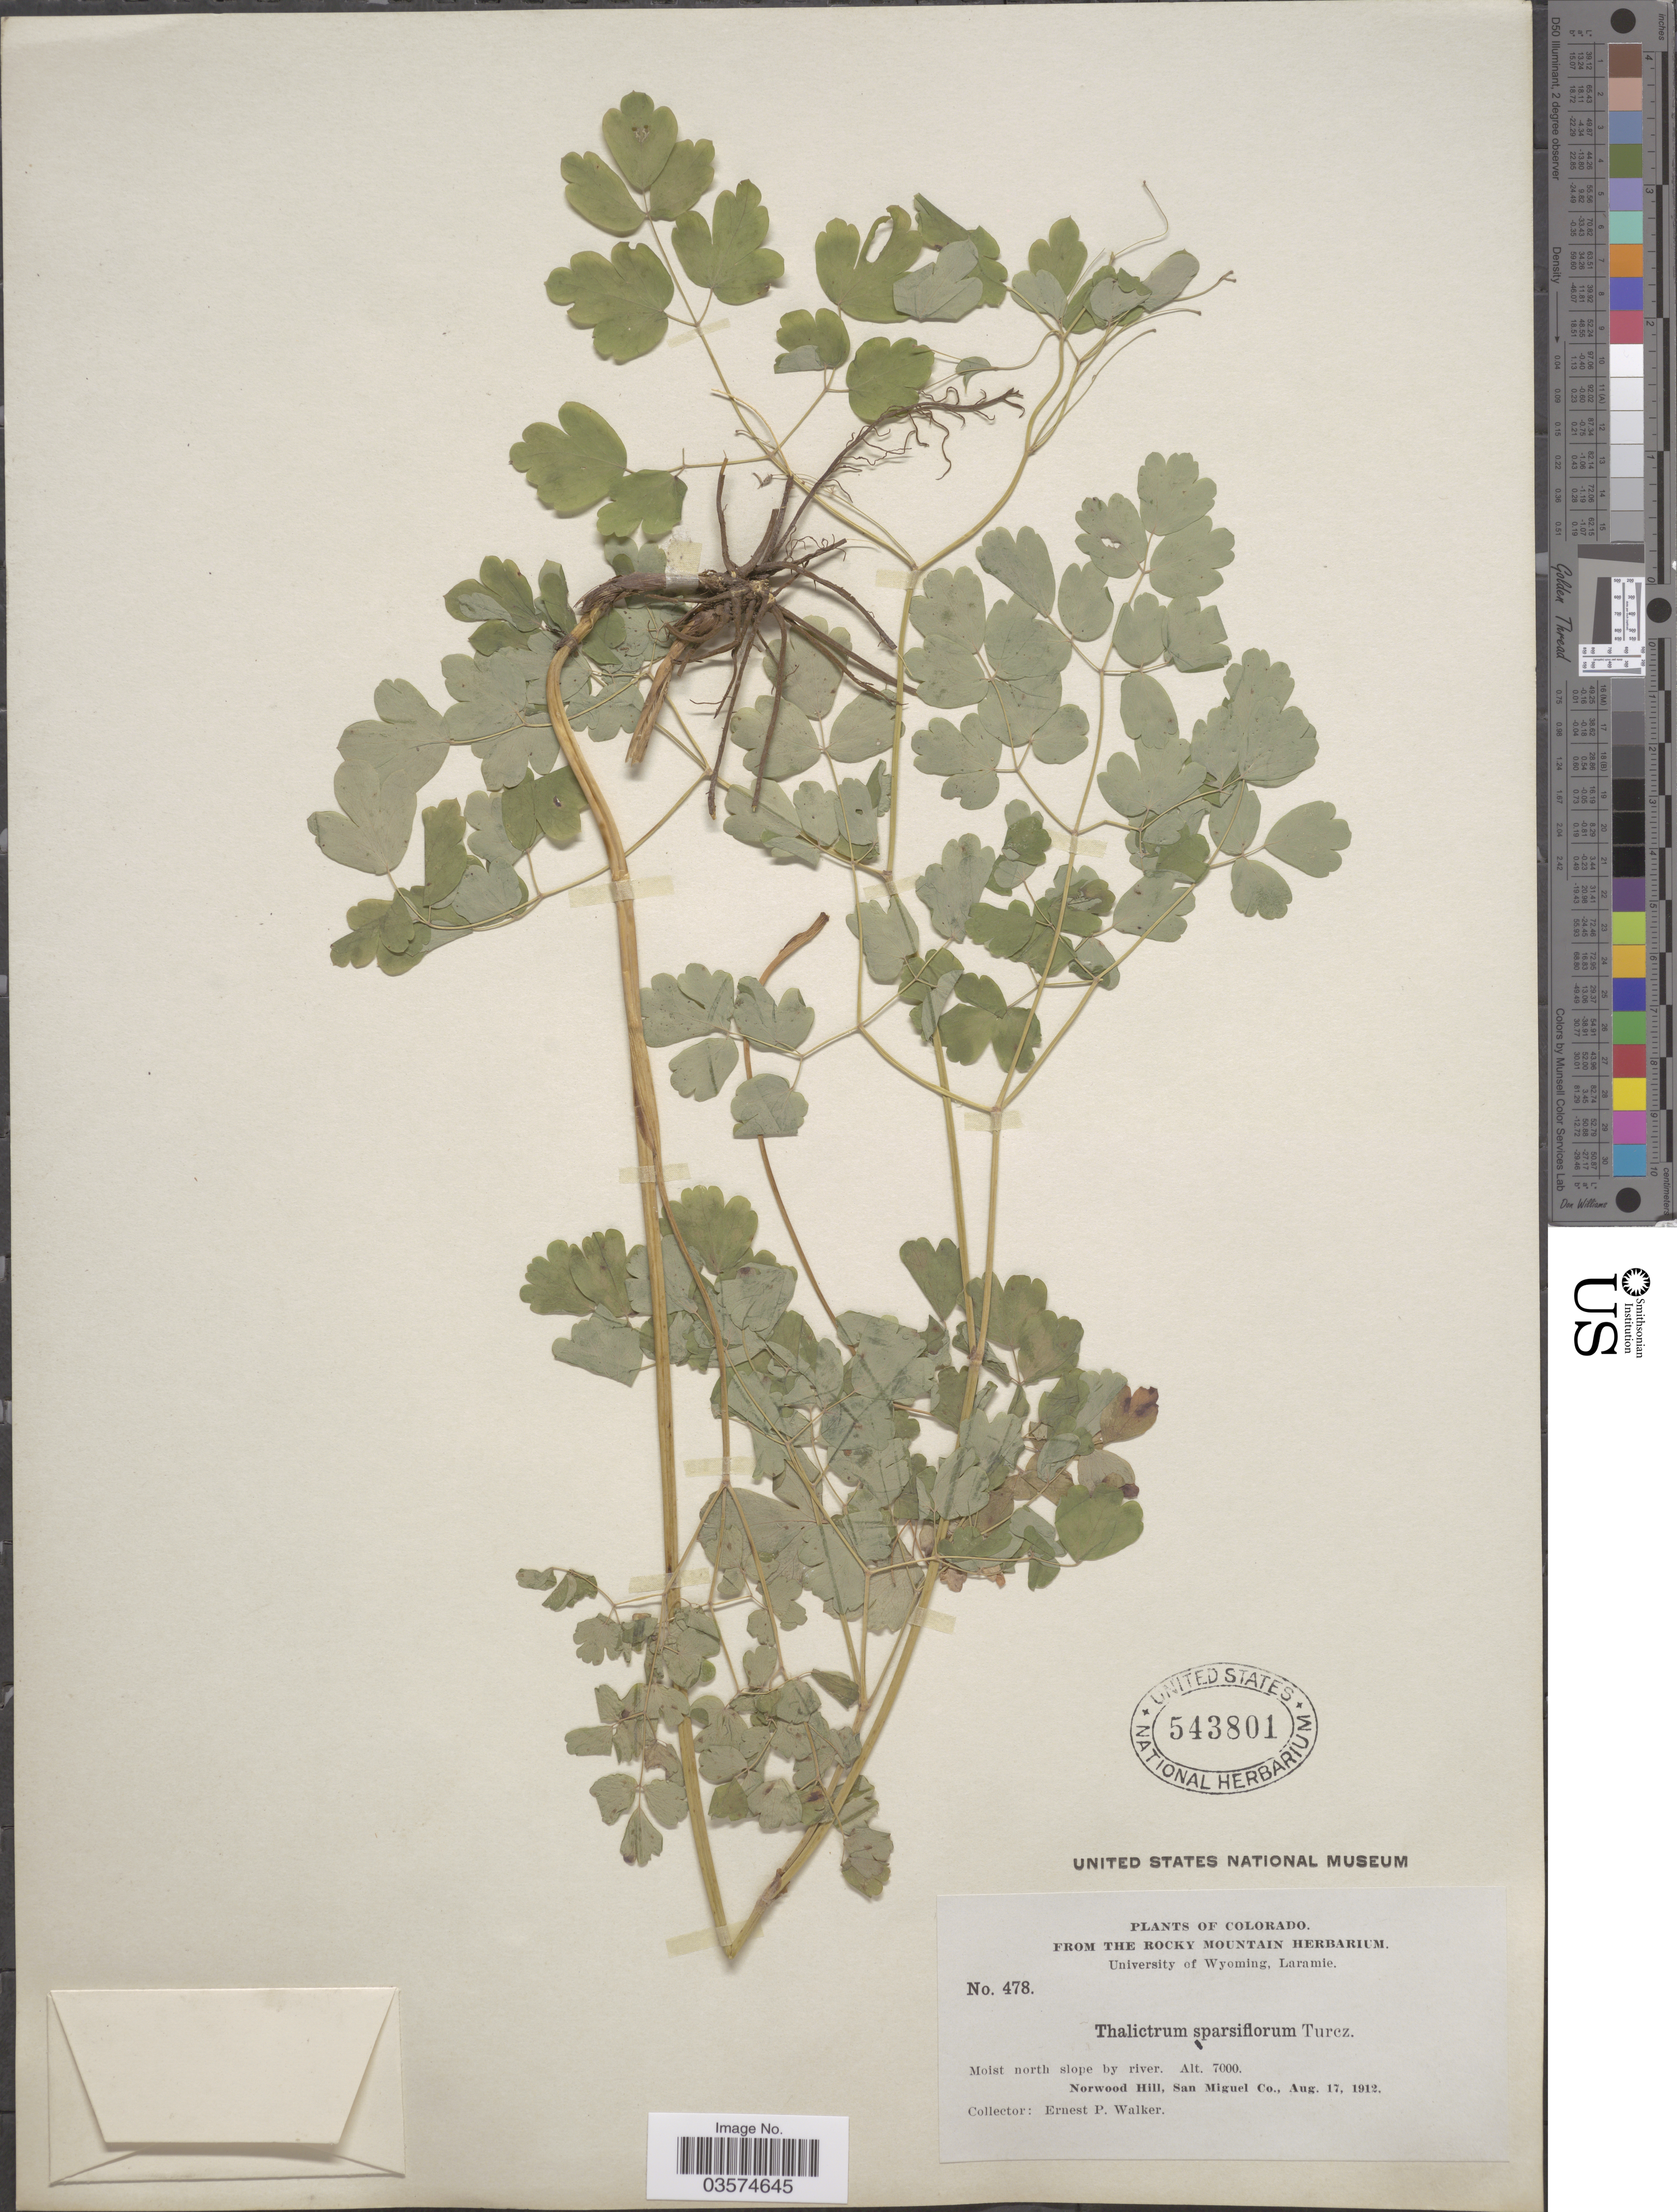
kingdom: Plantae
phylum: Tracheophyta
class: Magnoliopsida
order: Ranunculales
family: Ranunculaceae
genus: Thalictrum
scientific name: Thalictrum sparsiflorum var. saximontanum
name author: B. Boivin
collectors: E. P. Walker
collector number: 478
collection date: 1912-08-17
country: United States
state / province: Colorado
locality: Moist north slope by river. Norwood Hill, San Miguel Co.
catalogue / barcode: US 543801